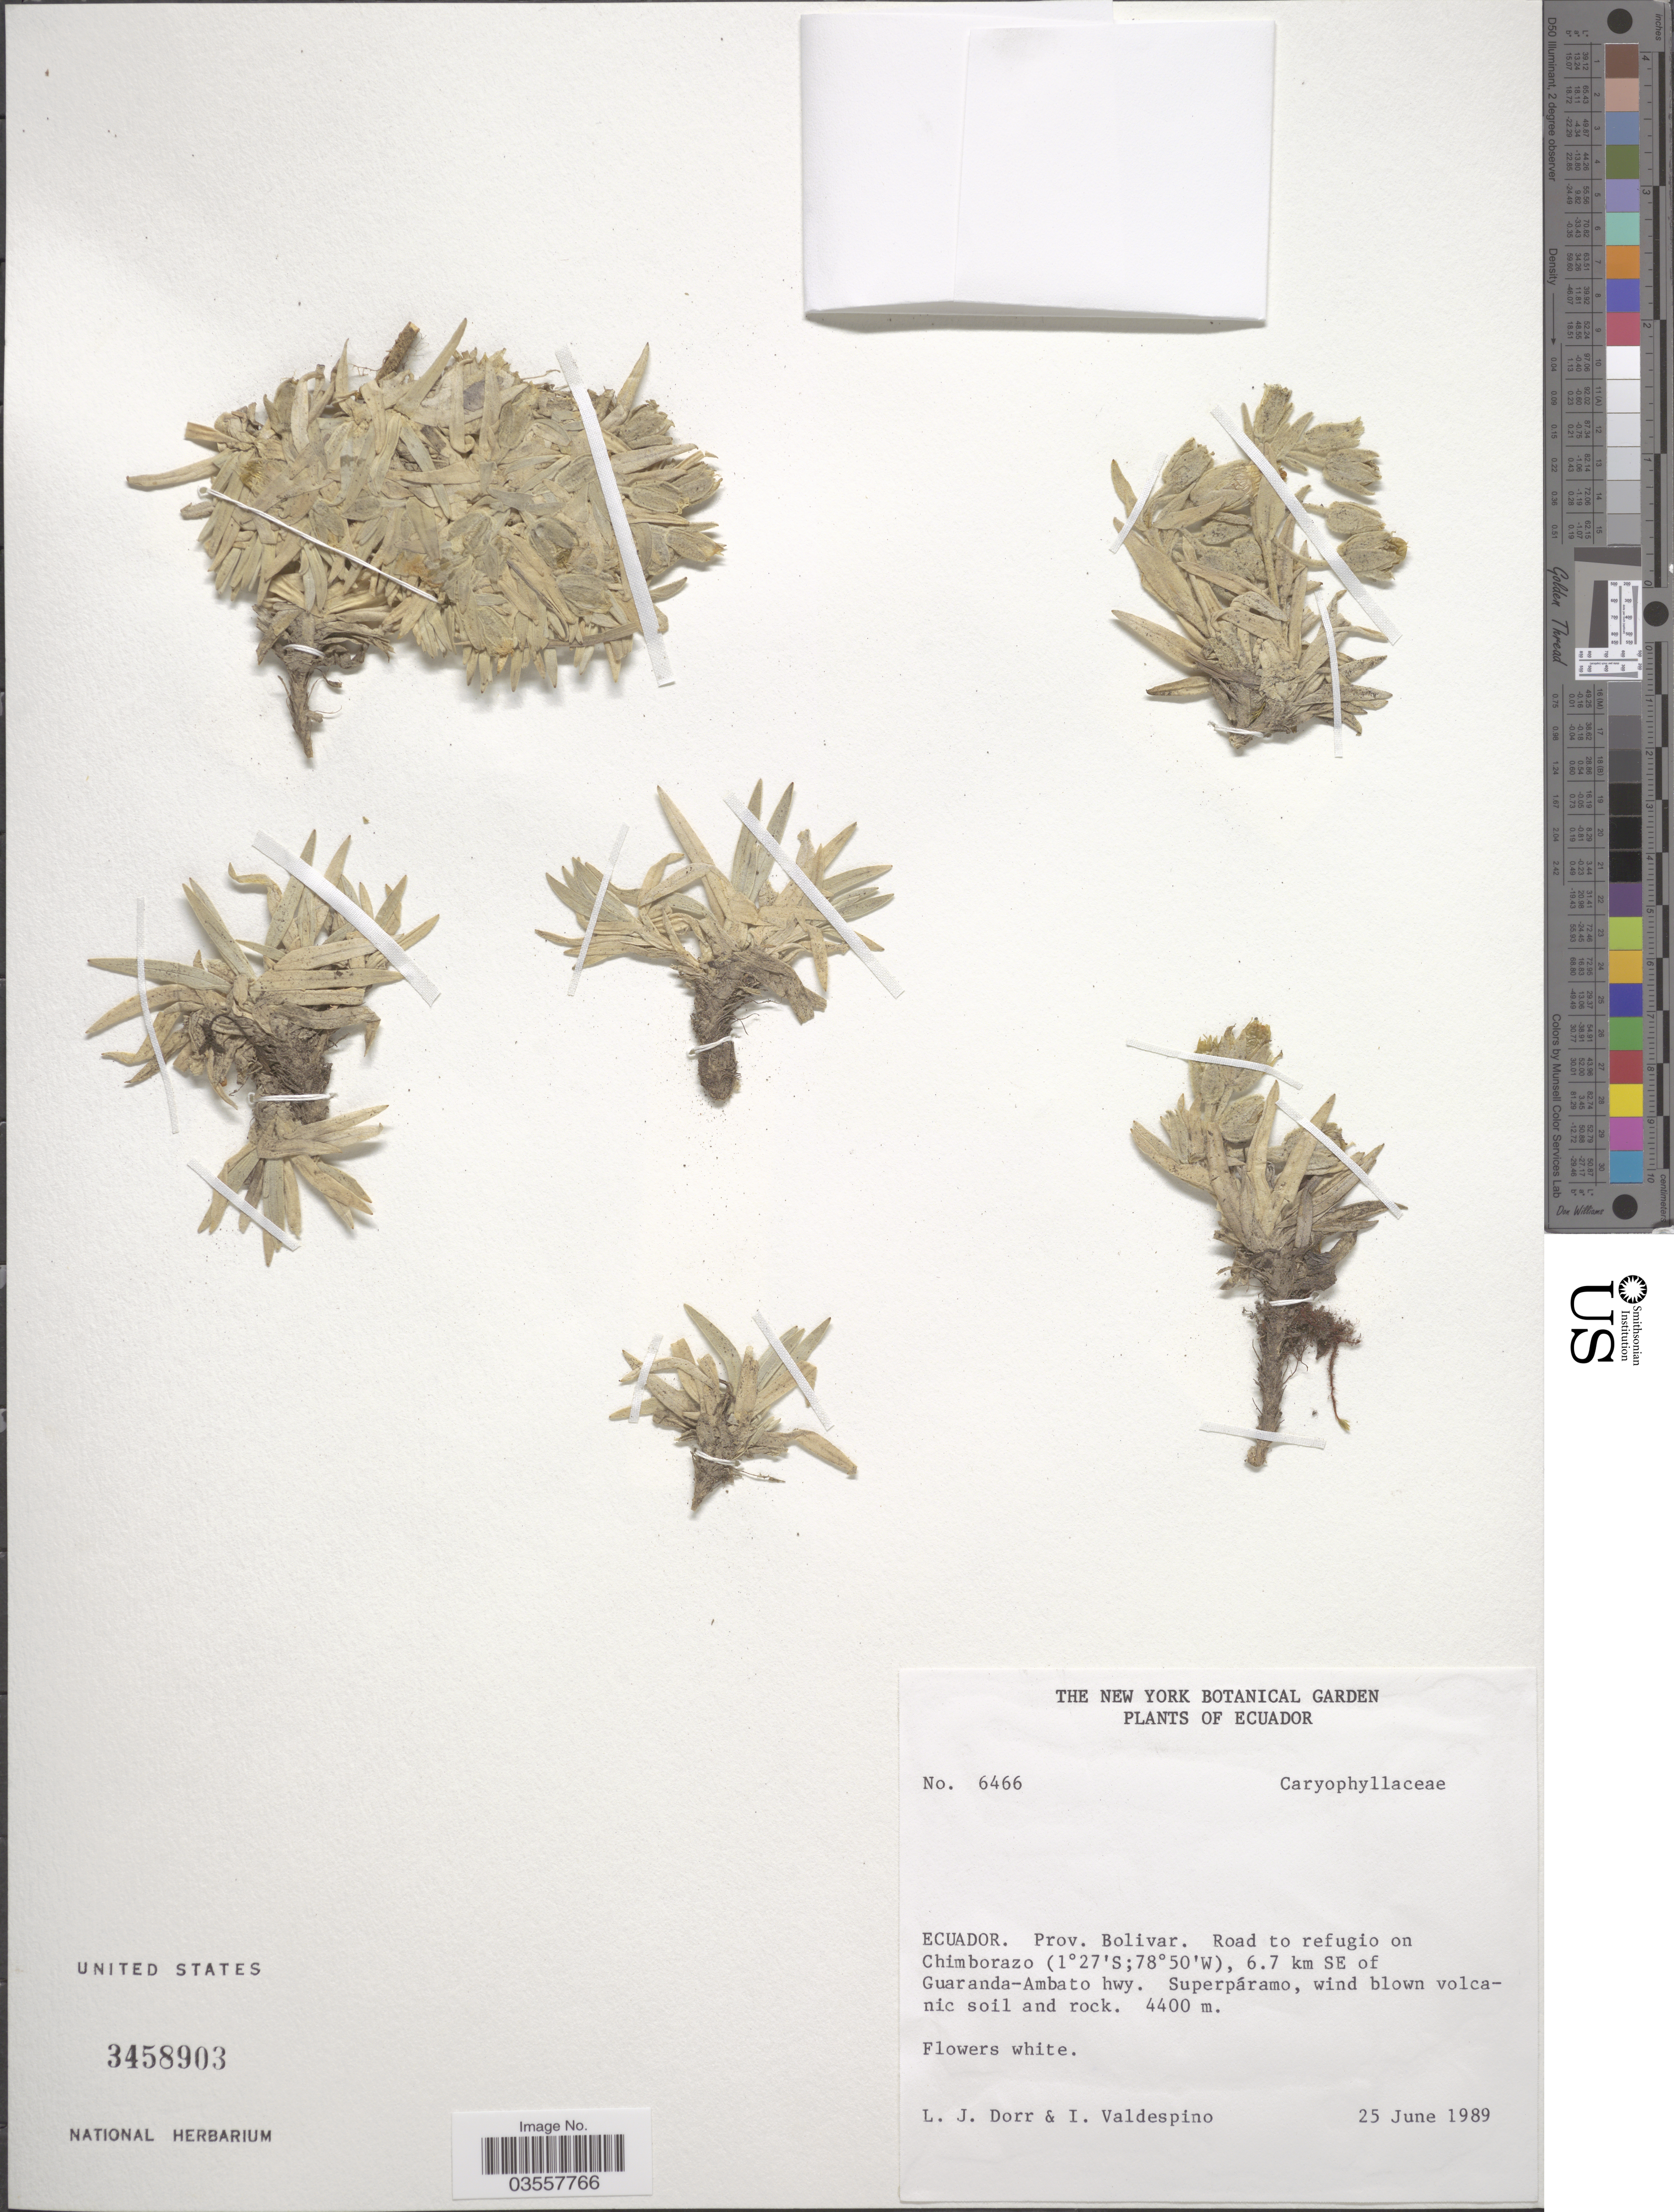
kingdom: Plantae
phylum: Tracheophyta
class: Magnoliopsida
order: Caryophyllales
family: Caryophyllaceae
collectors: L. J. Dorr & I. Valdespino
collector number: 6466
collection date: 1989-06-25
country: Ecuador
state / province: Bolívar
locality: Road to refugio on Chimborazo, 6.7 km SE of Guaranda-Ambato hwy.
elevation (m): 4400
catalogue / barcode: US 3458903